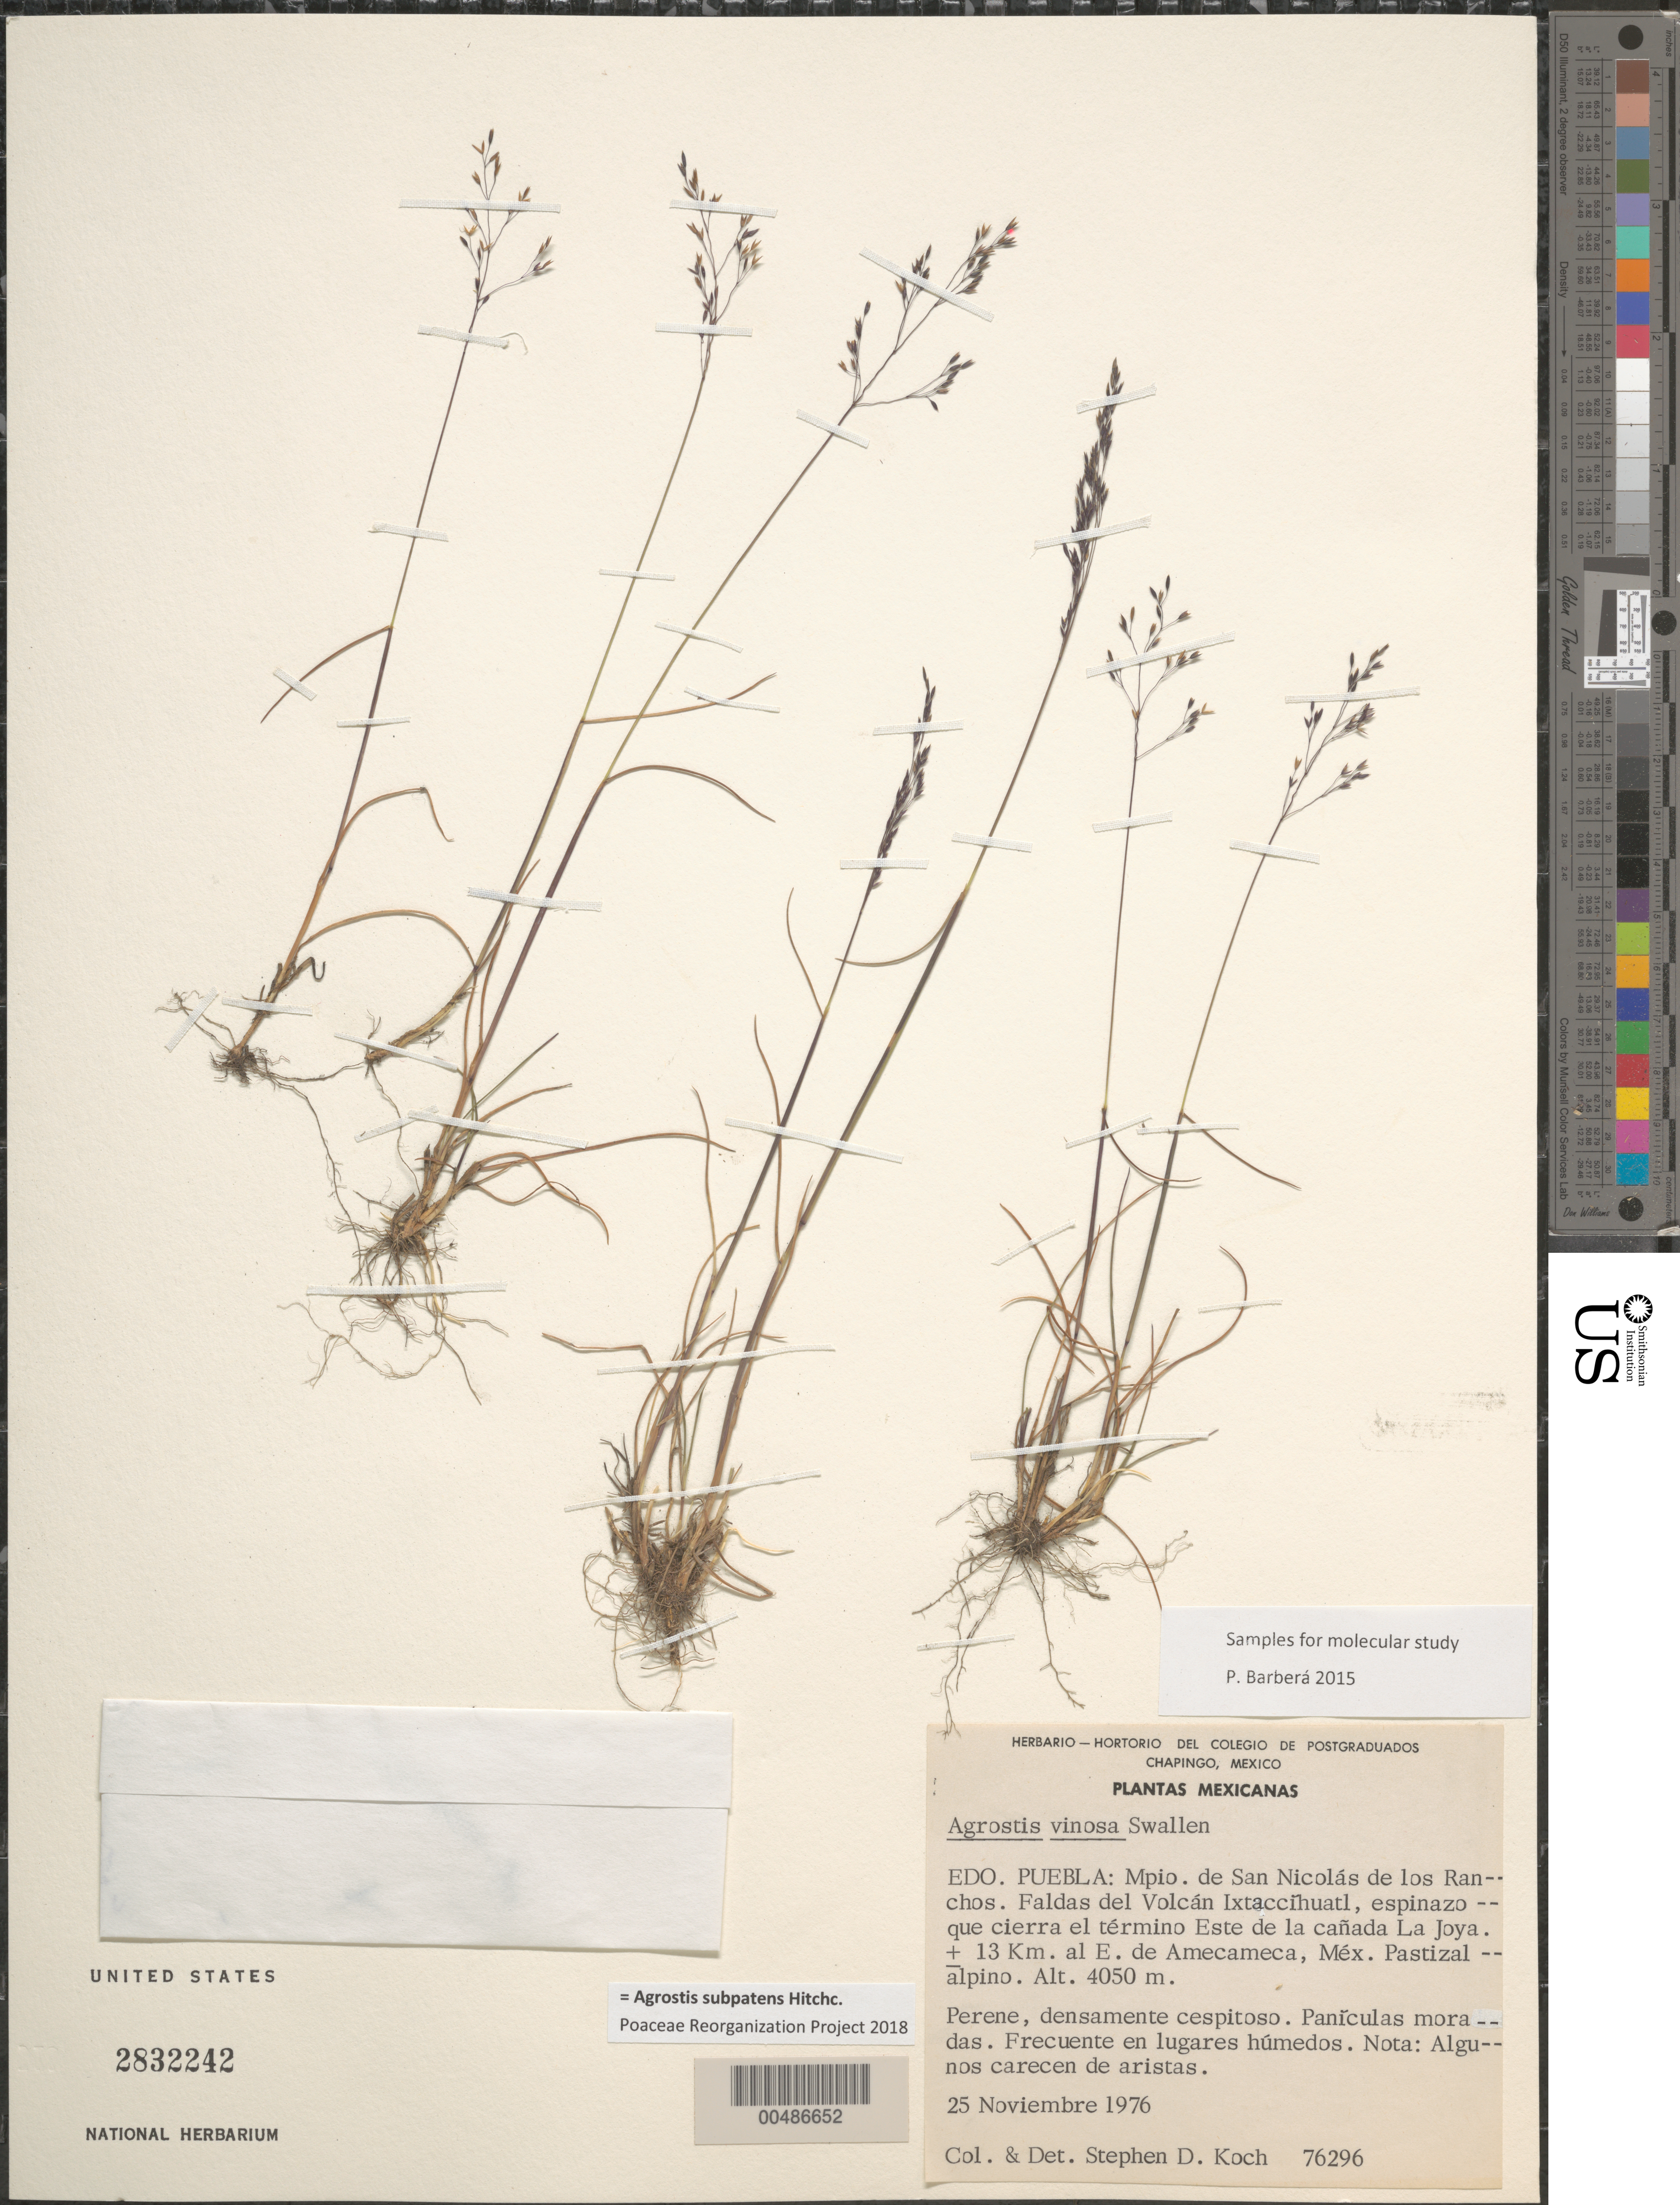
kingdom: Plantae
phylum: Tracheophyta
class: Liliopsida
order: Poales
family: Poaceae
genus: Agrostis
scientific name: Agrostis subpatens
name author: Hitchc.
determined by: Poaceae Reorganization Project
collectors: S. D. Koch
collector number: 76296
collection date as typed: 25 Nov 1976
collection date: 1976-11-25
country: Mexico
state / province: Puebla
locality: Mpio. de San Nicolás de los Ranchos. Faldas del Volcán Ixtaccihuatl, espinazo que cierra el término E de la cañada La Joya. ±...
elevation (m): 4050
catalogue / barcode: US 2832242